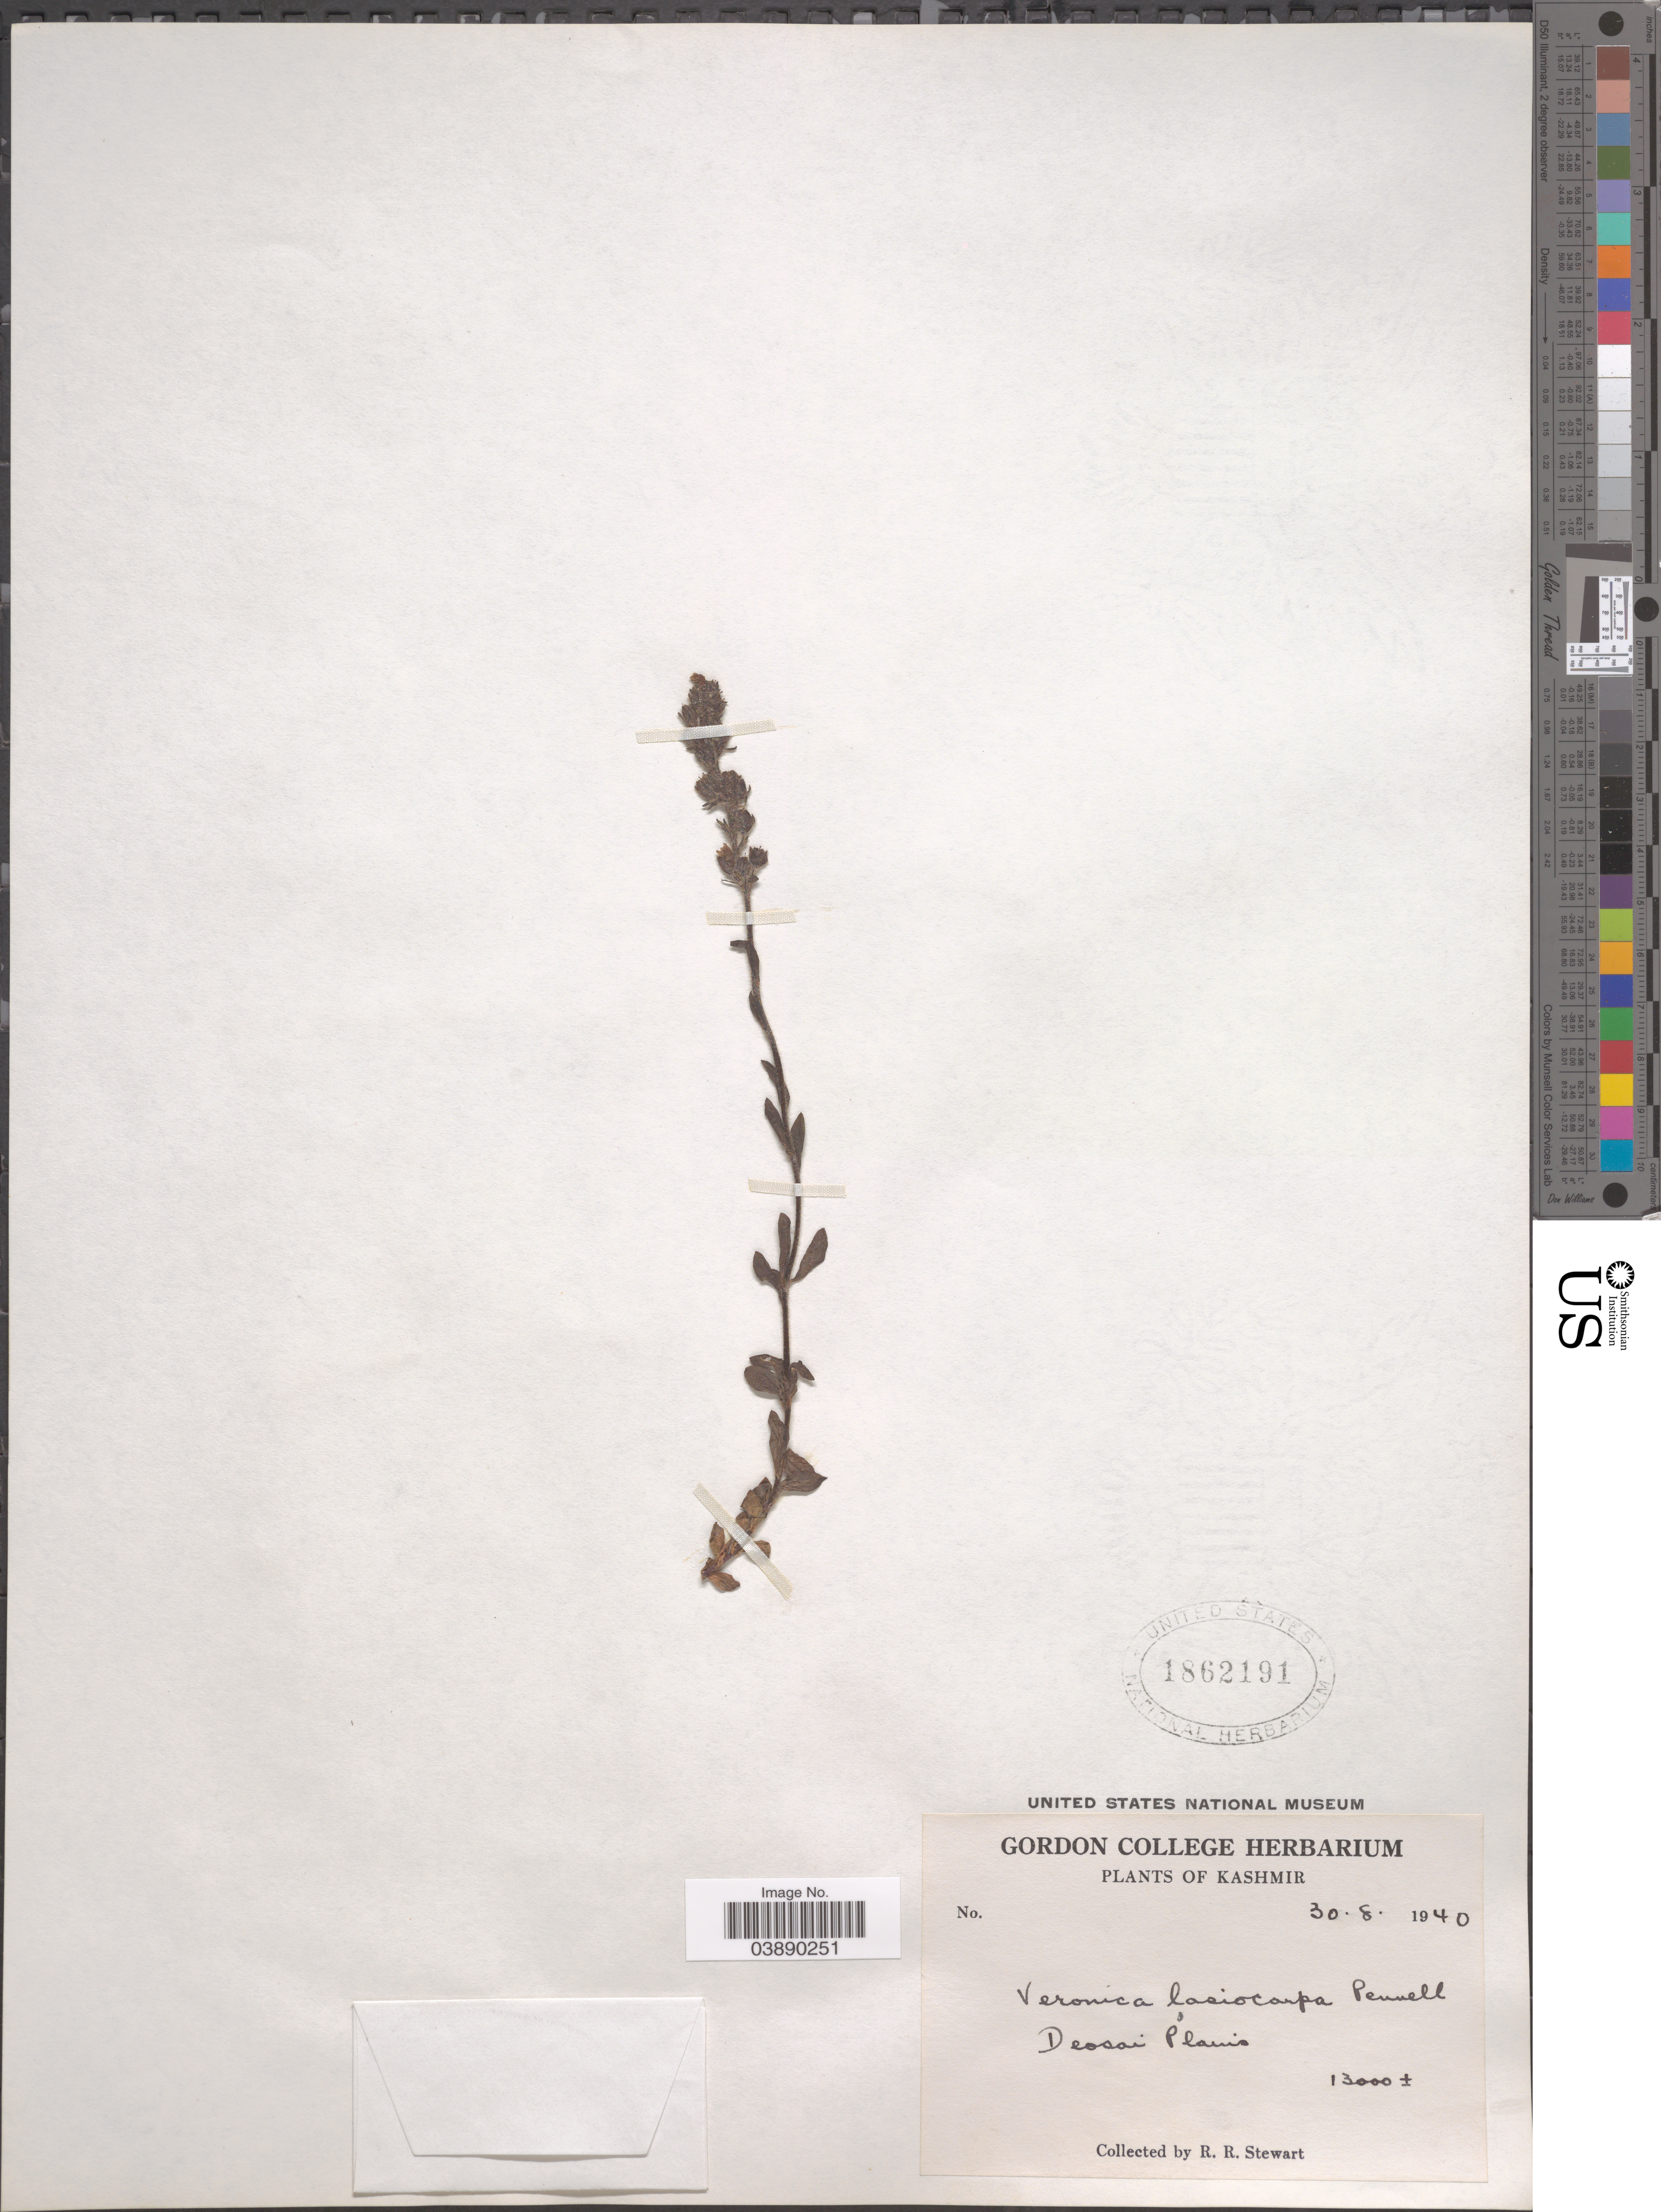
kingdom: Plantae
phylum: Tracheophyta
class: Magnoliopsida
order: Lamiales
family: Plantaginaceae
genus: Veronica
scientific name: Veronica lasiocarpa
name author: Pennell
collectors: R. Stewart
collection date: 1940-08-30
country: India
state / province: Jammu and Kashmir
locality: Kashmir. Deosai Plains.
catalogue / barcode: US 1862191